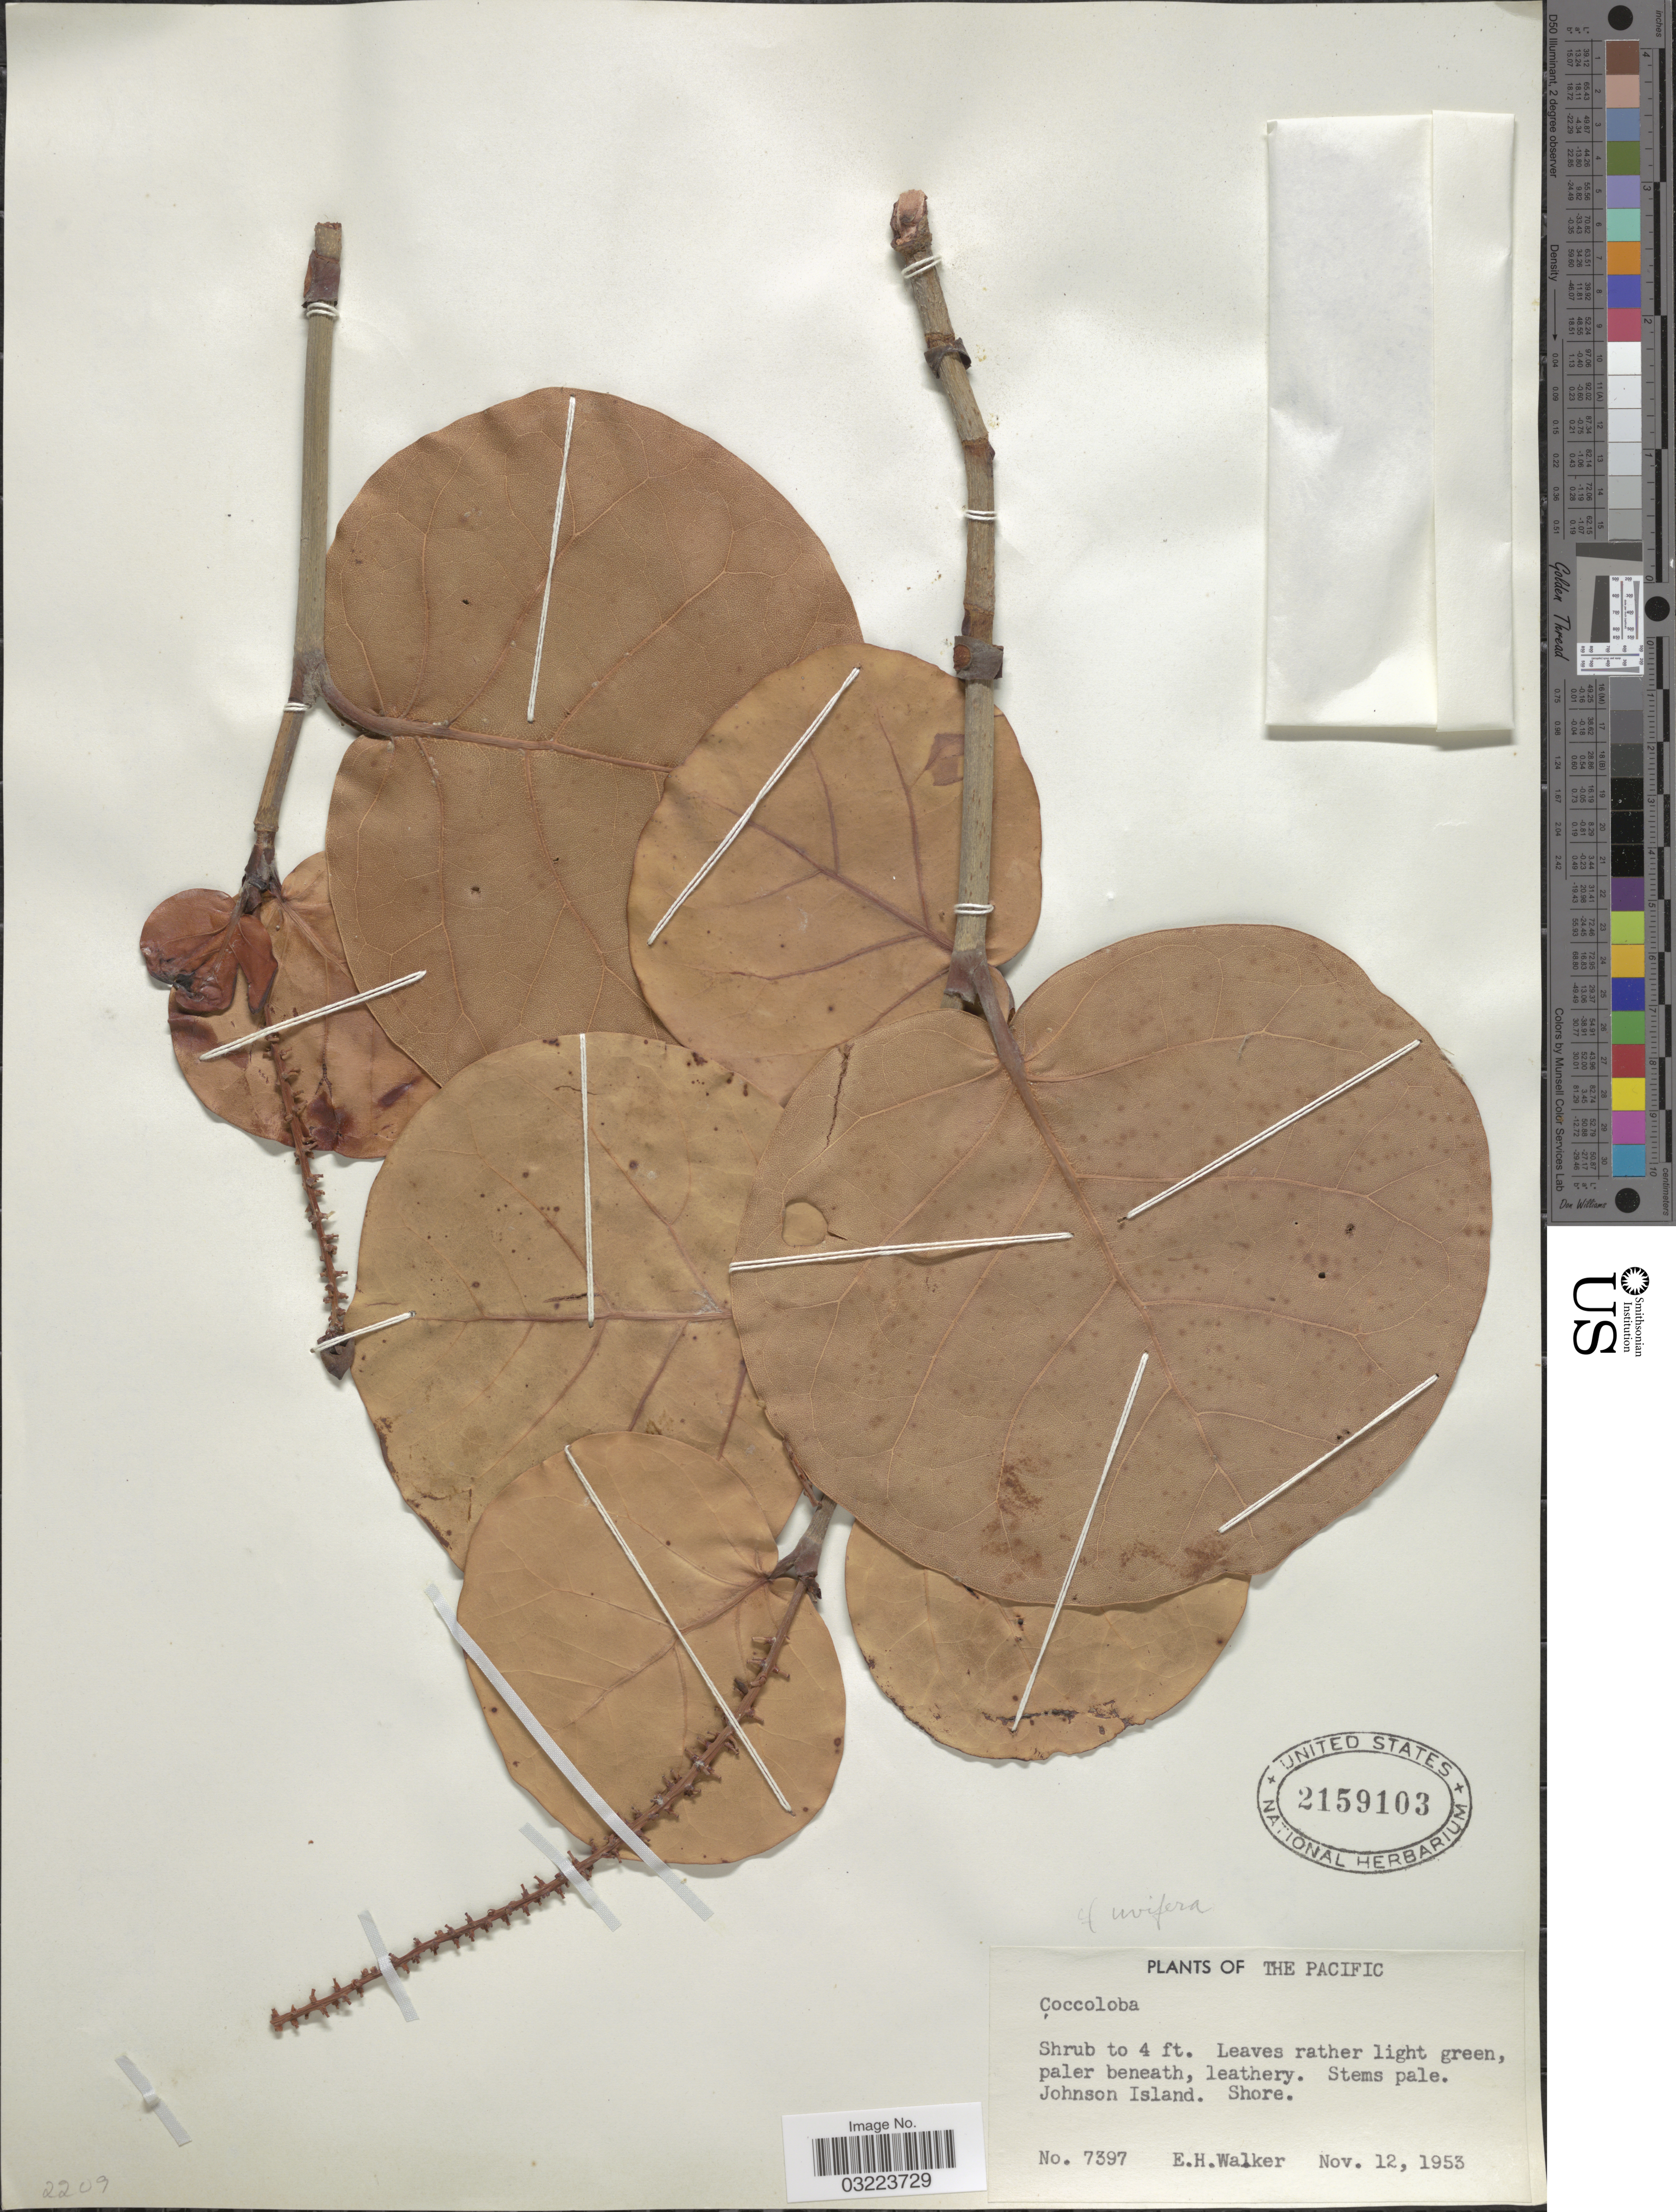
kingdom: Plantae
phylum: Tracheophyta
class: Magnoliopsida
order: Caryophyllales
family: Polygonaceae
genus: Coccoloba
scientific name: Coccoloba uvifera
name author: L.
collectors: E. H. Walker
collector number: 7397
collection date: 1953-11-12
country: U.S. Administered Pacific Islands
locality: The Pacific. Johnson Island. Shore.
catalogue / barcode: US 2159103